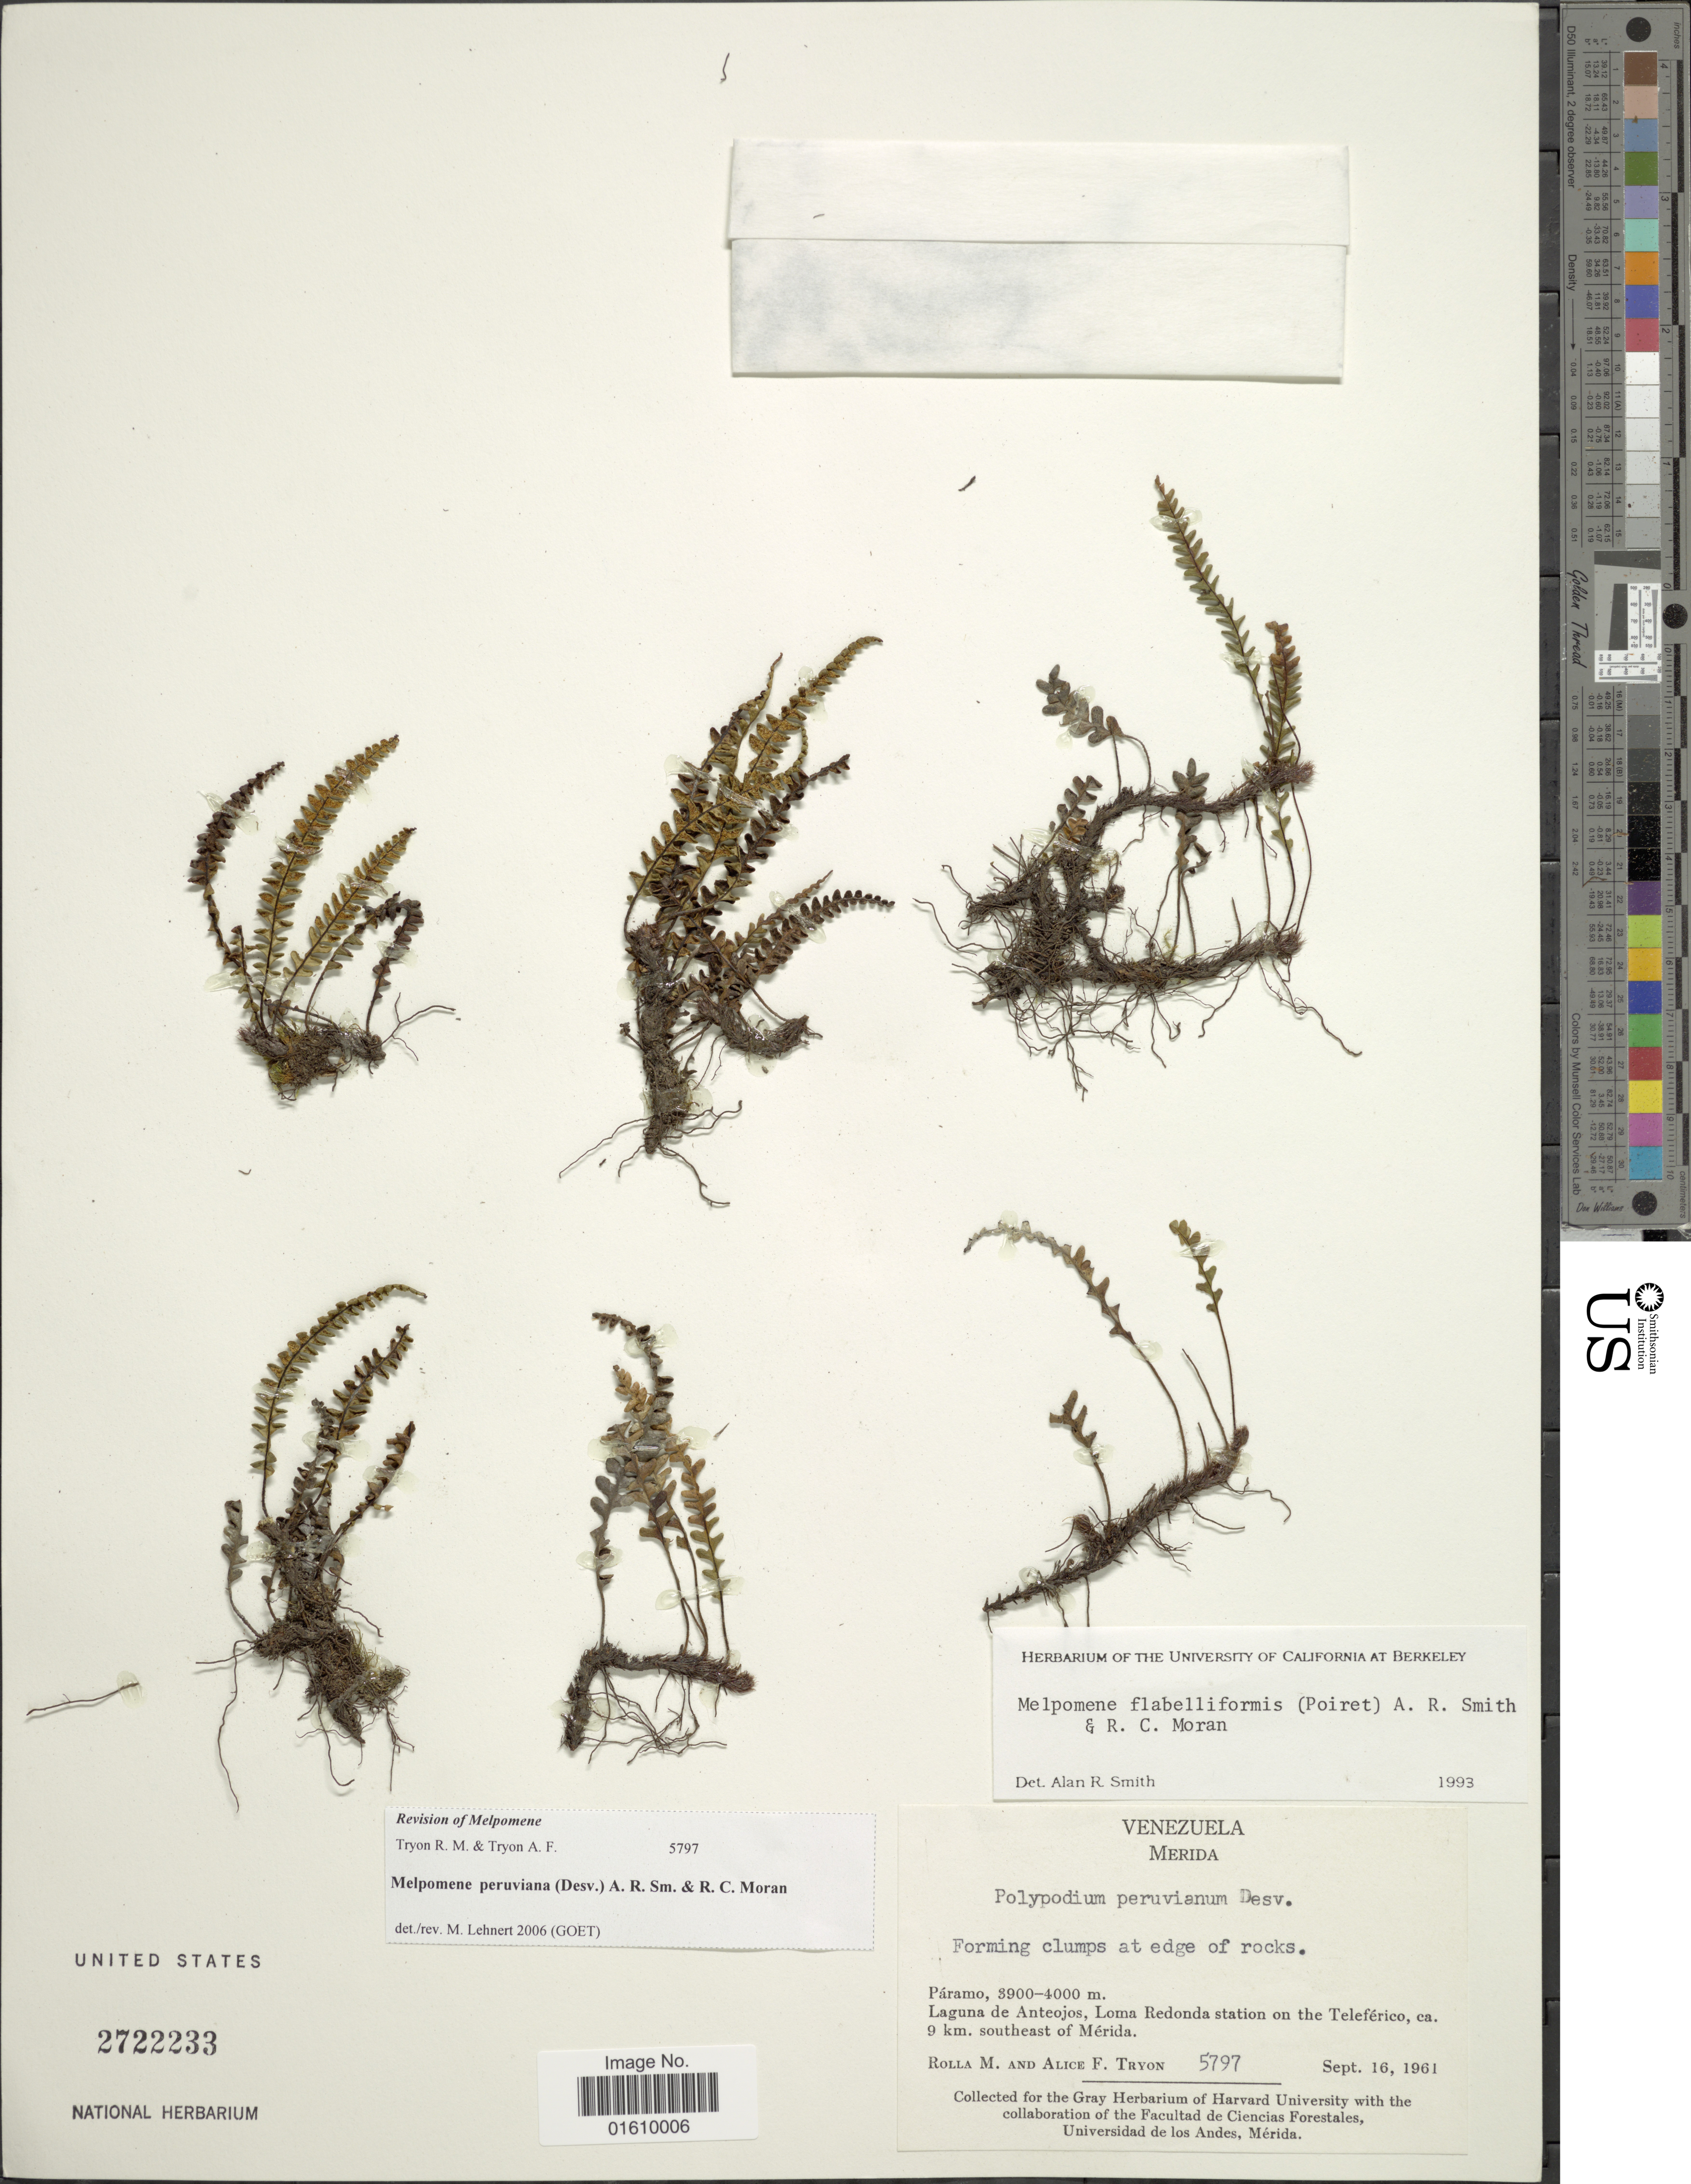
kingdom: Plantae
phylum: Tracheophyta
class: Polypodiopsida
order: Polypodiales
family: Polypodiaceae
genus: Melpomene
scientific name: Melpomene peruviana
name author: (Desv.) A.R. Sm. & R.C. Moran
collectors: R. M. Tryon & A. F. Tryon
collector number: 5797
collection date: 1961-09-16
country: Venezuela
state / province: Mérida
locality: Paramo, Laguna de Anteojos, Loma Redonda Station on the Telefercia, ca 9 km. southeast of Merida.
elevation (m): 3900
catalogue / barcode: US 2722233